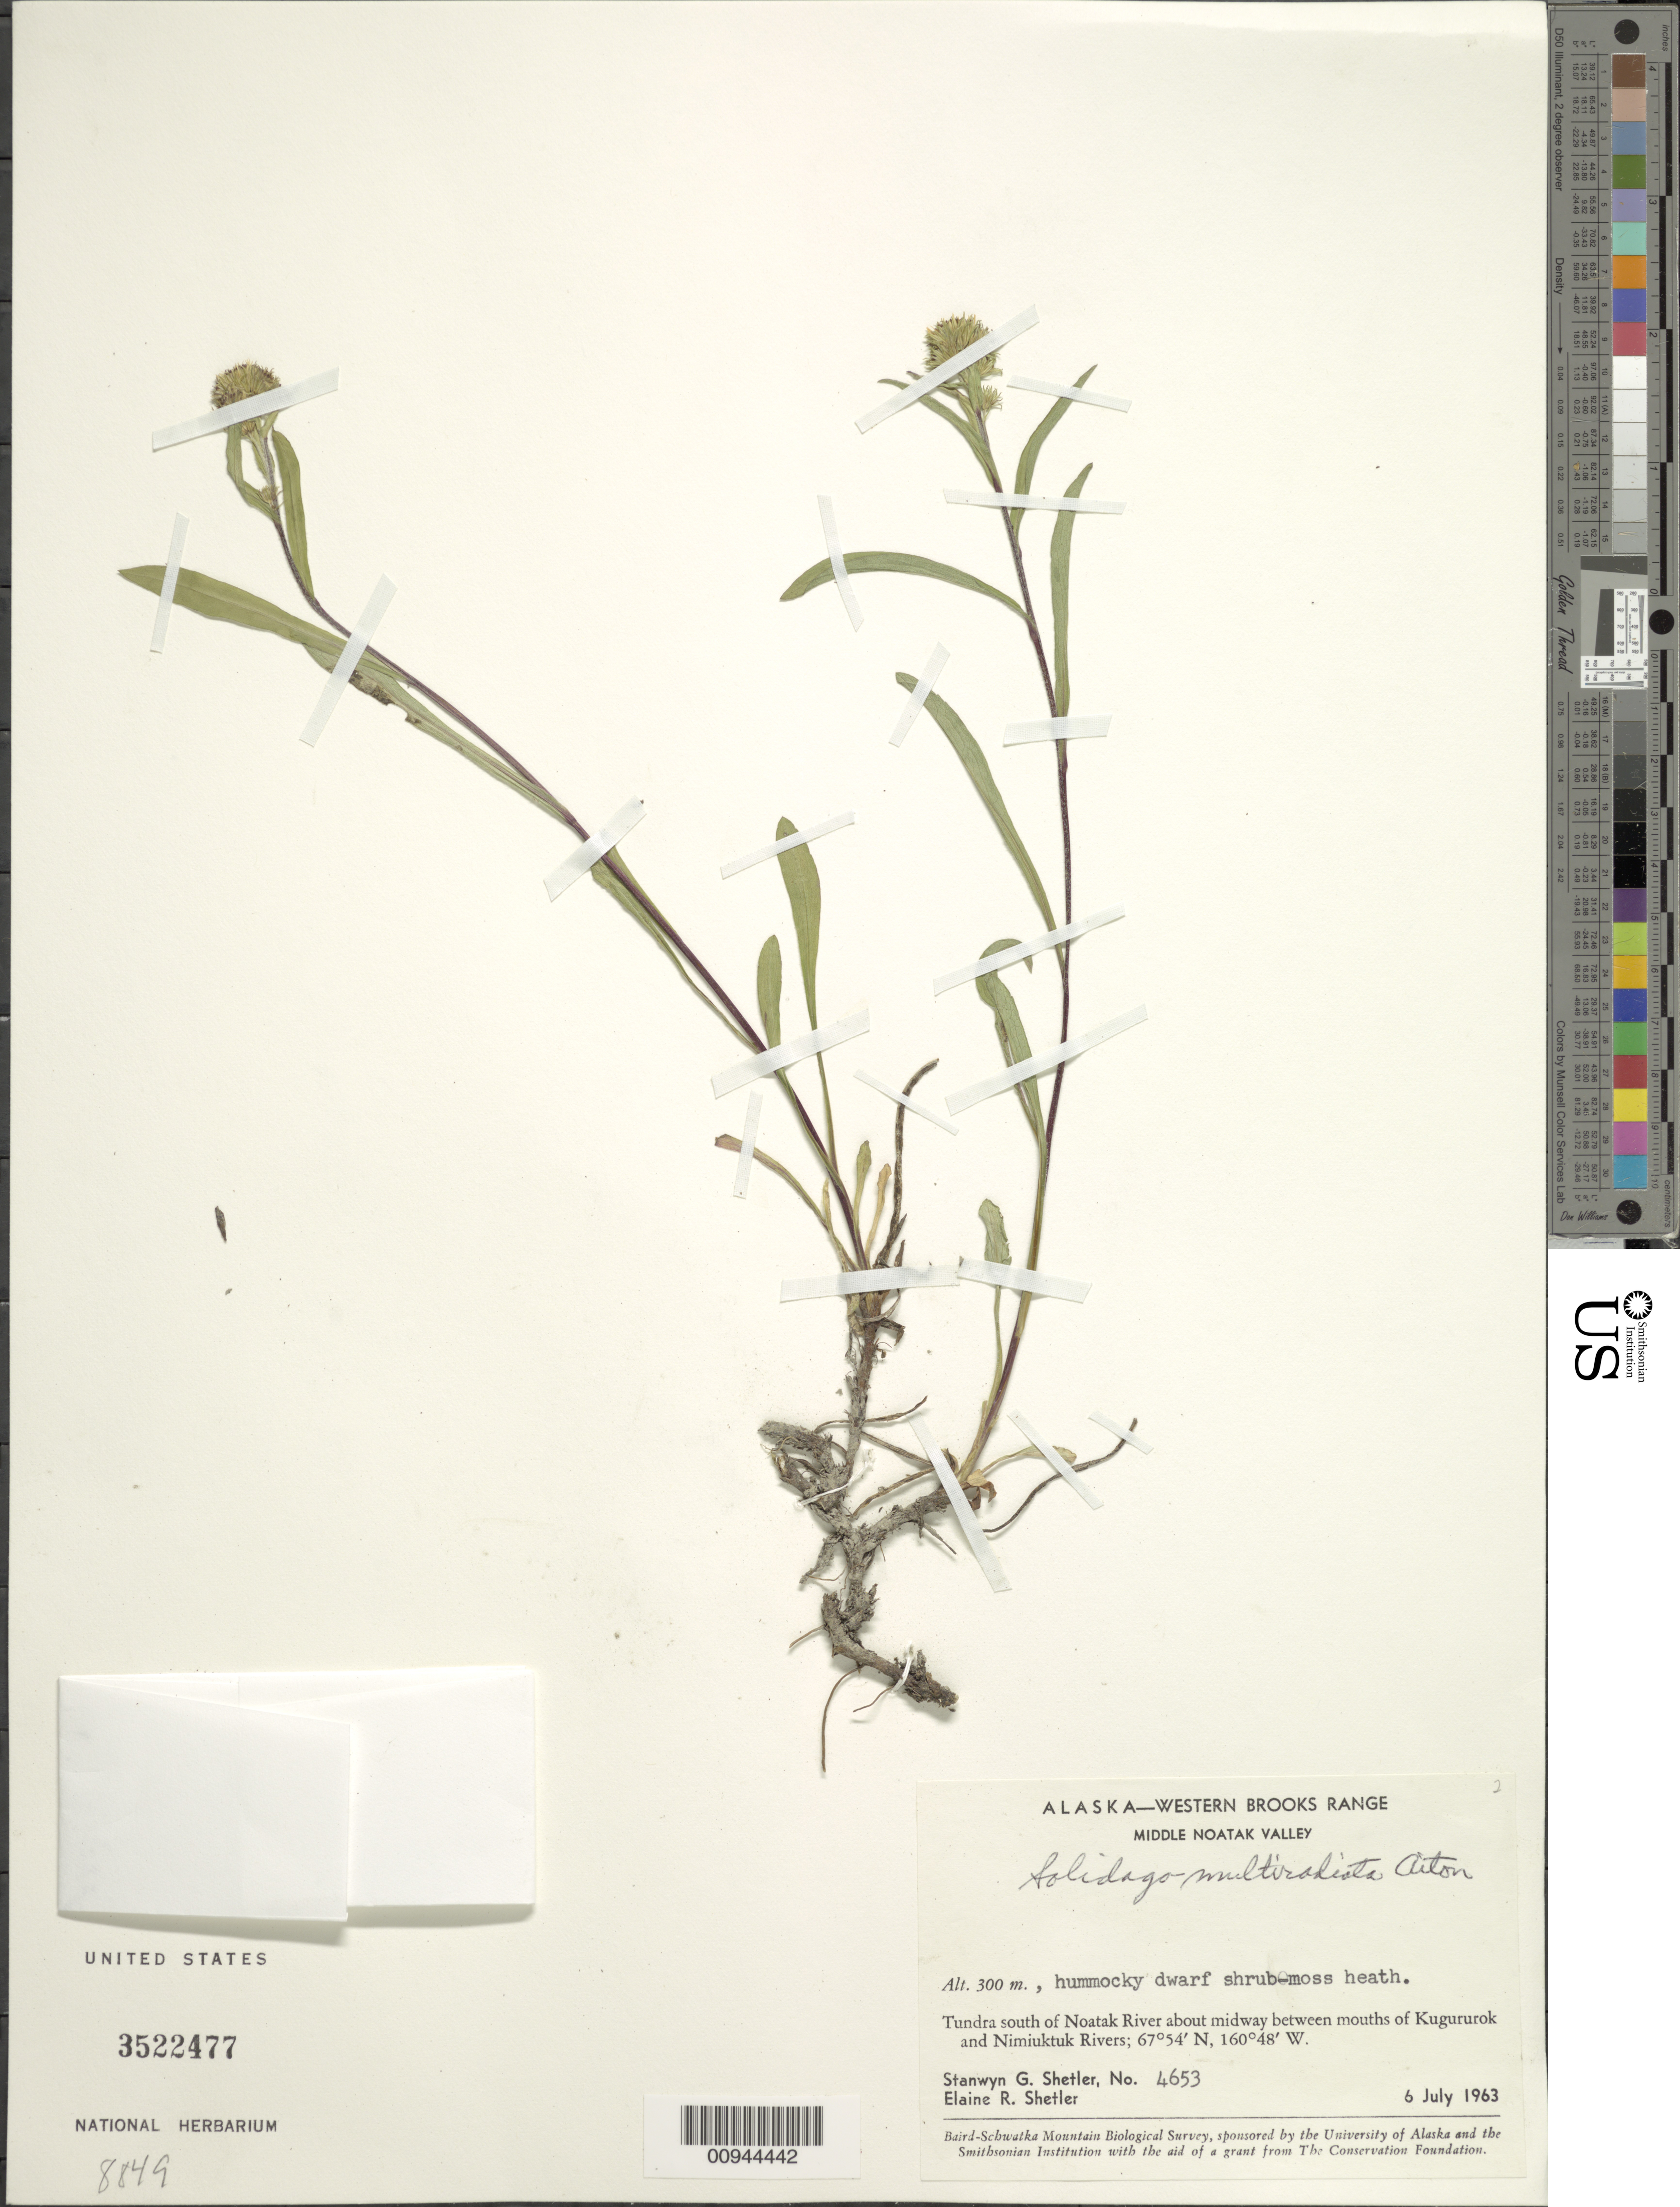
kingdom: Plantae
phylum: Tracheophyta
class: Magnoliopsida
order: Asterales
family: Asteraceae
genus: Solidago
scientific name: Solidago multiradiata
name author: Aiton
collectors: S. Shetler & E. R. Shetler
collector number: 4653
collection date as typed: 06 Jul 1963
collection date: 1963-07-06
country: United States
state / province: Alaska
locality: S of Noatak River about midway between mouths of Kugururok and Nimiuktuk Rivers. Western Brooks Range, Middle Noatak Valley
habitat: Tundra. Hummocky dwarf shrub-moss heath.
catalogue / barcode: US 3522477